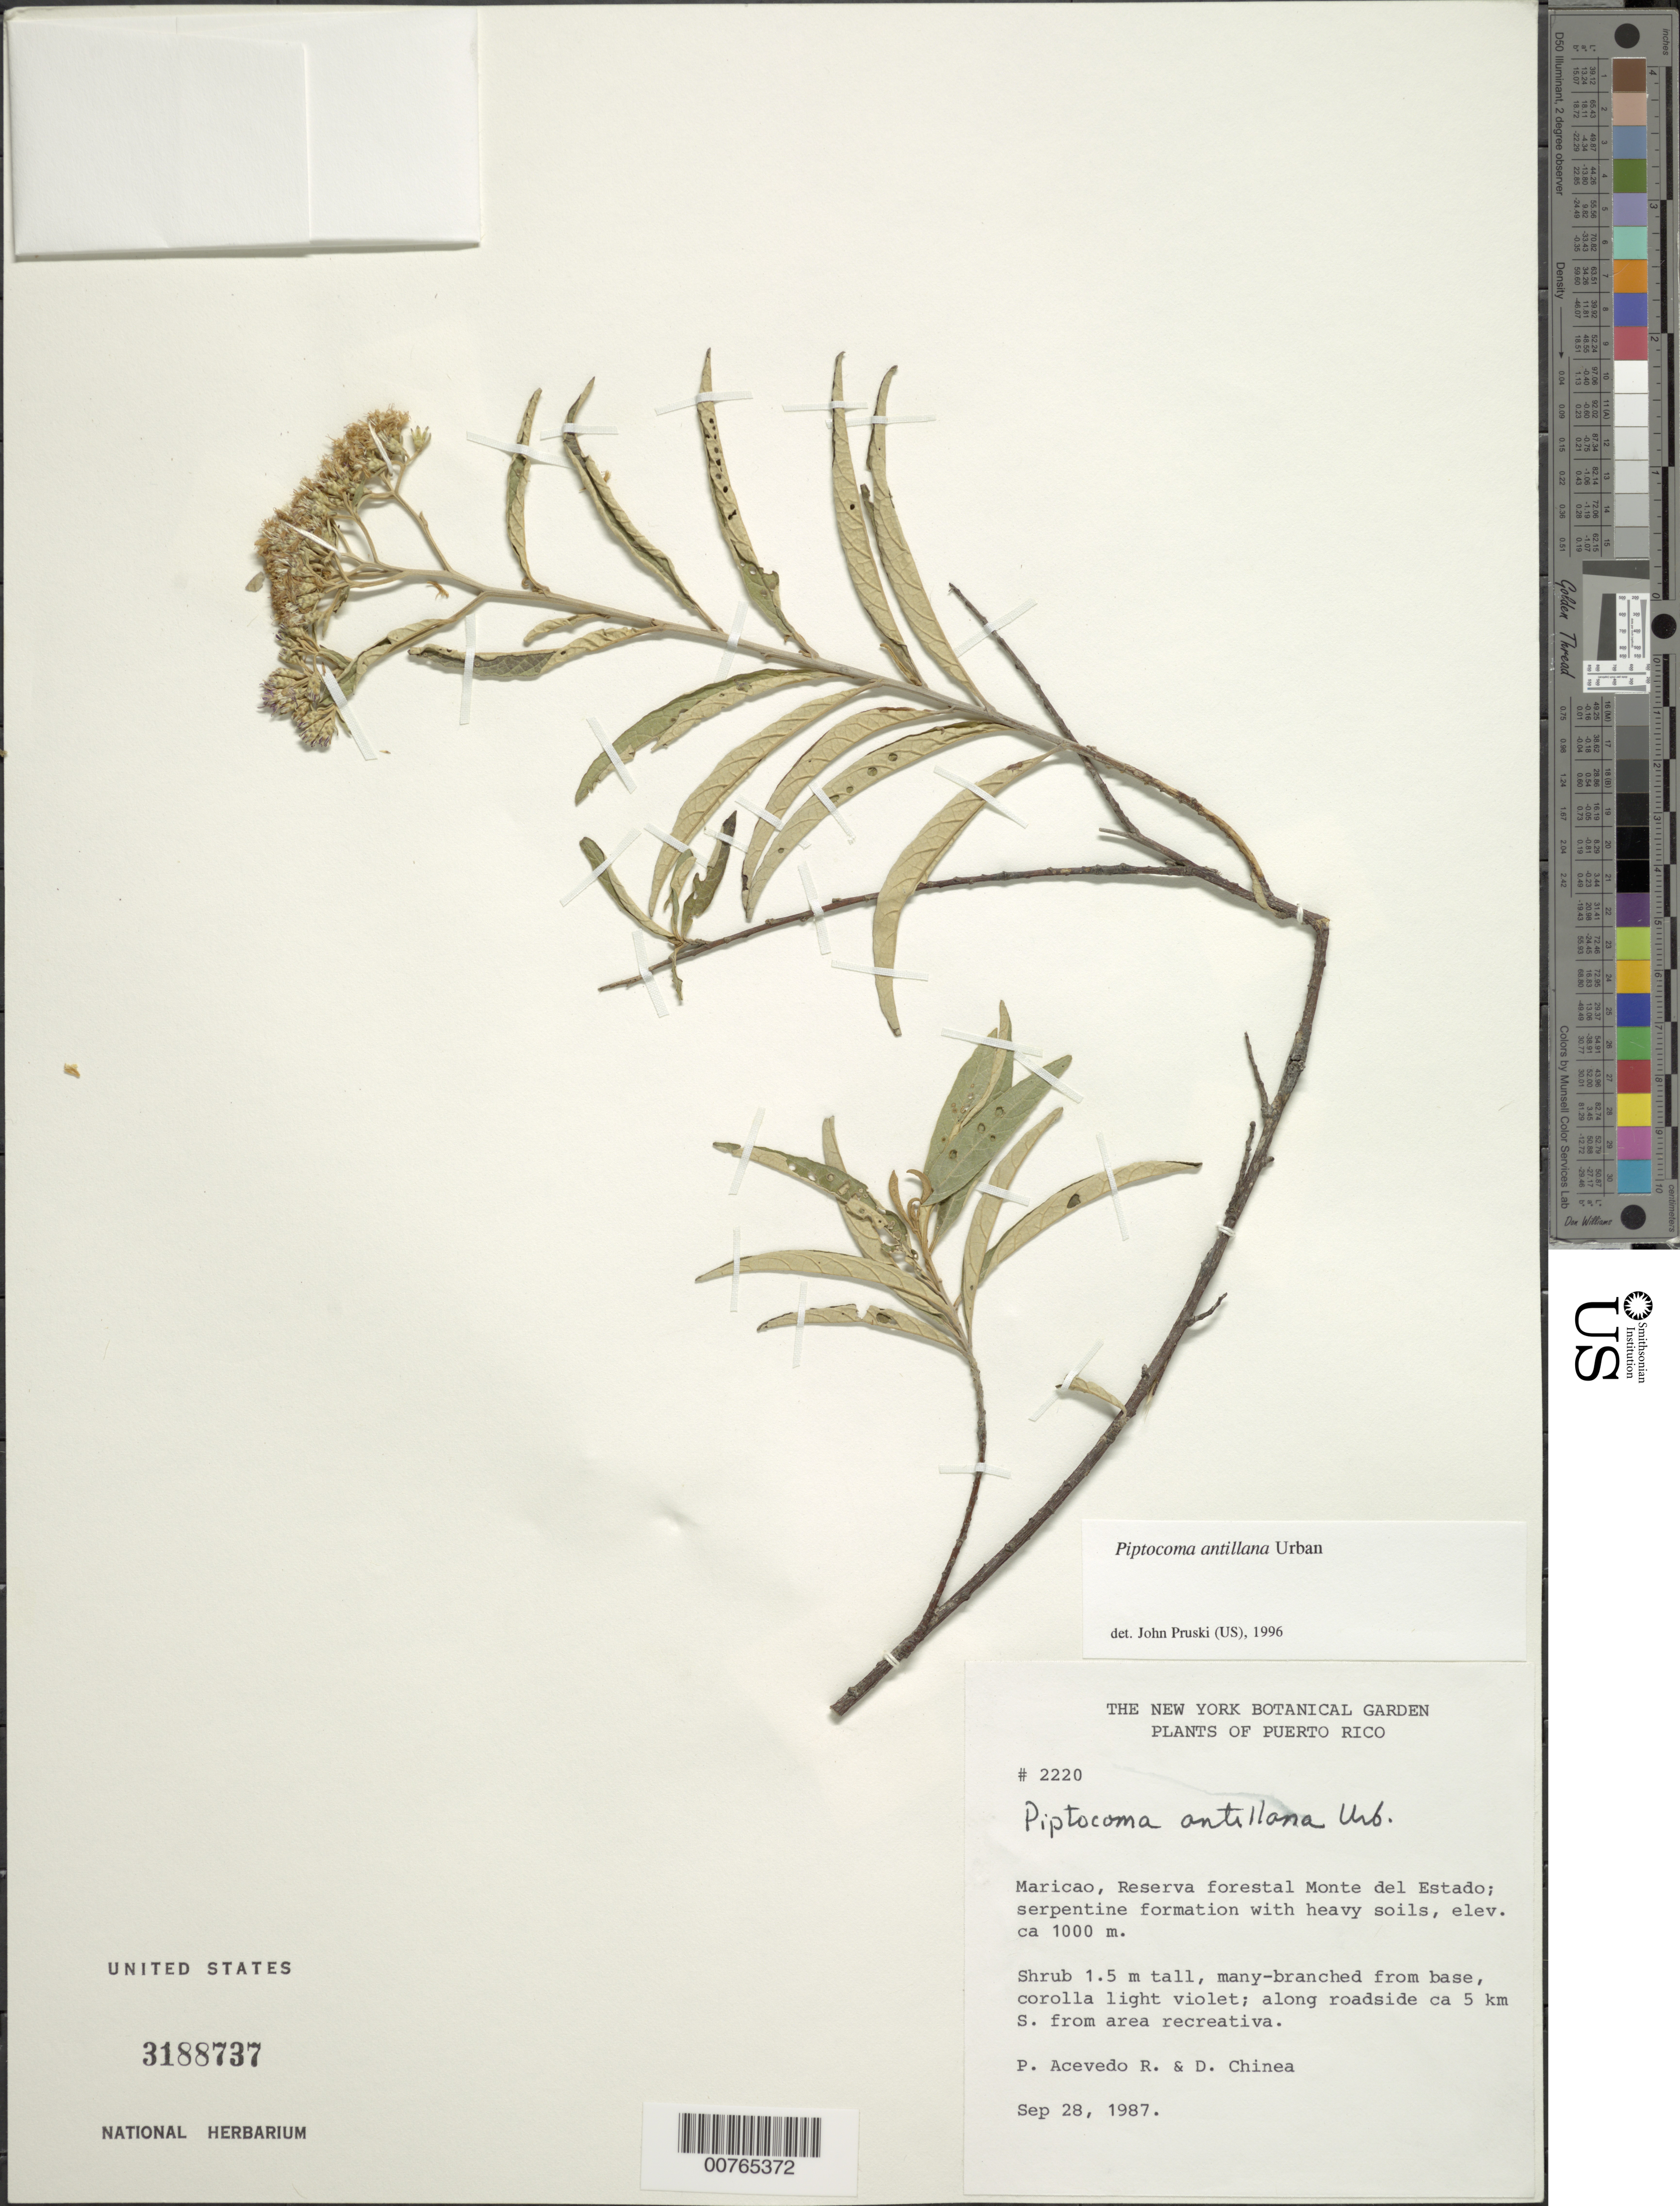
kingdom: Plantae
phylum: Tracheophyta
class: Magnoliopsida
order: Asterales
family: Asteraceae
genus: Piptocoma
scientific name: Piptocoma antillana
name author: Urb.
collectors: P. Acevedo-Rodr. & D. Chinea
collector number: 2220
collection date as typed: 28 Sep 1987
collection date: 1987-09-28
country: Puerto Rico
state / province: Maricao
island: Puerto Rico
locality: Maricao, Monte del Estado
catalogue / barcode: US 3188737